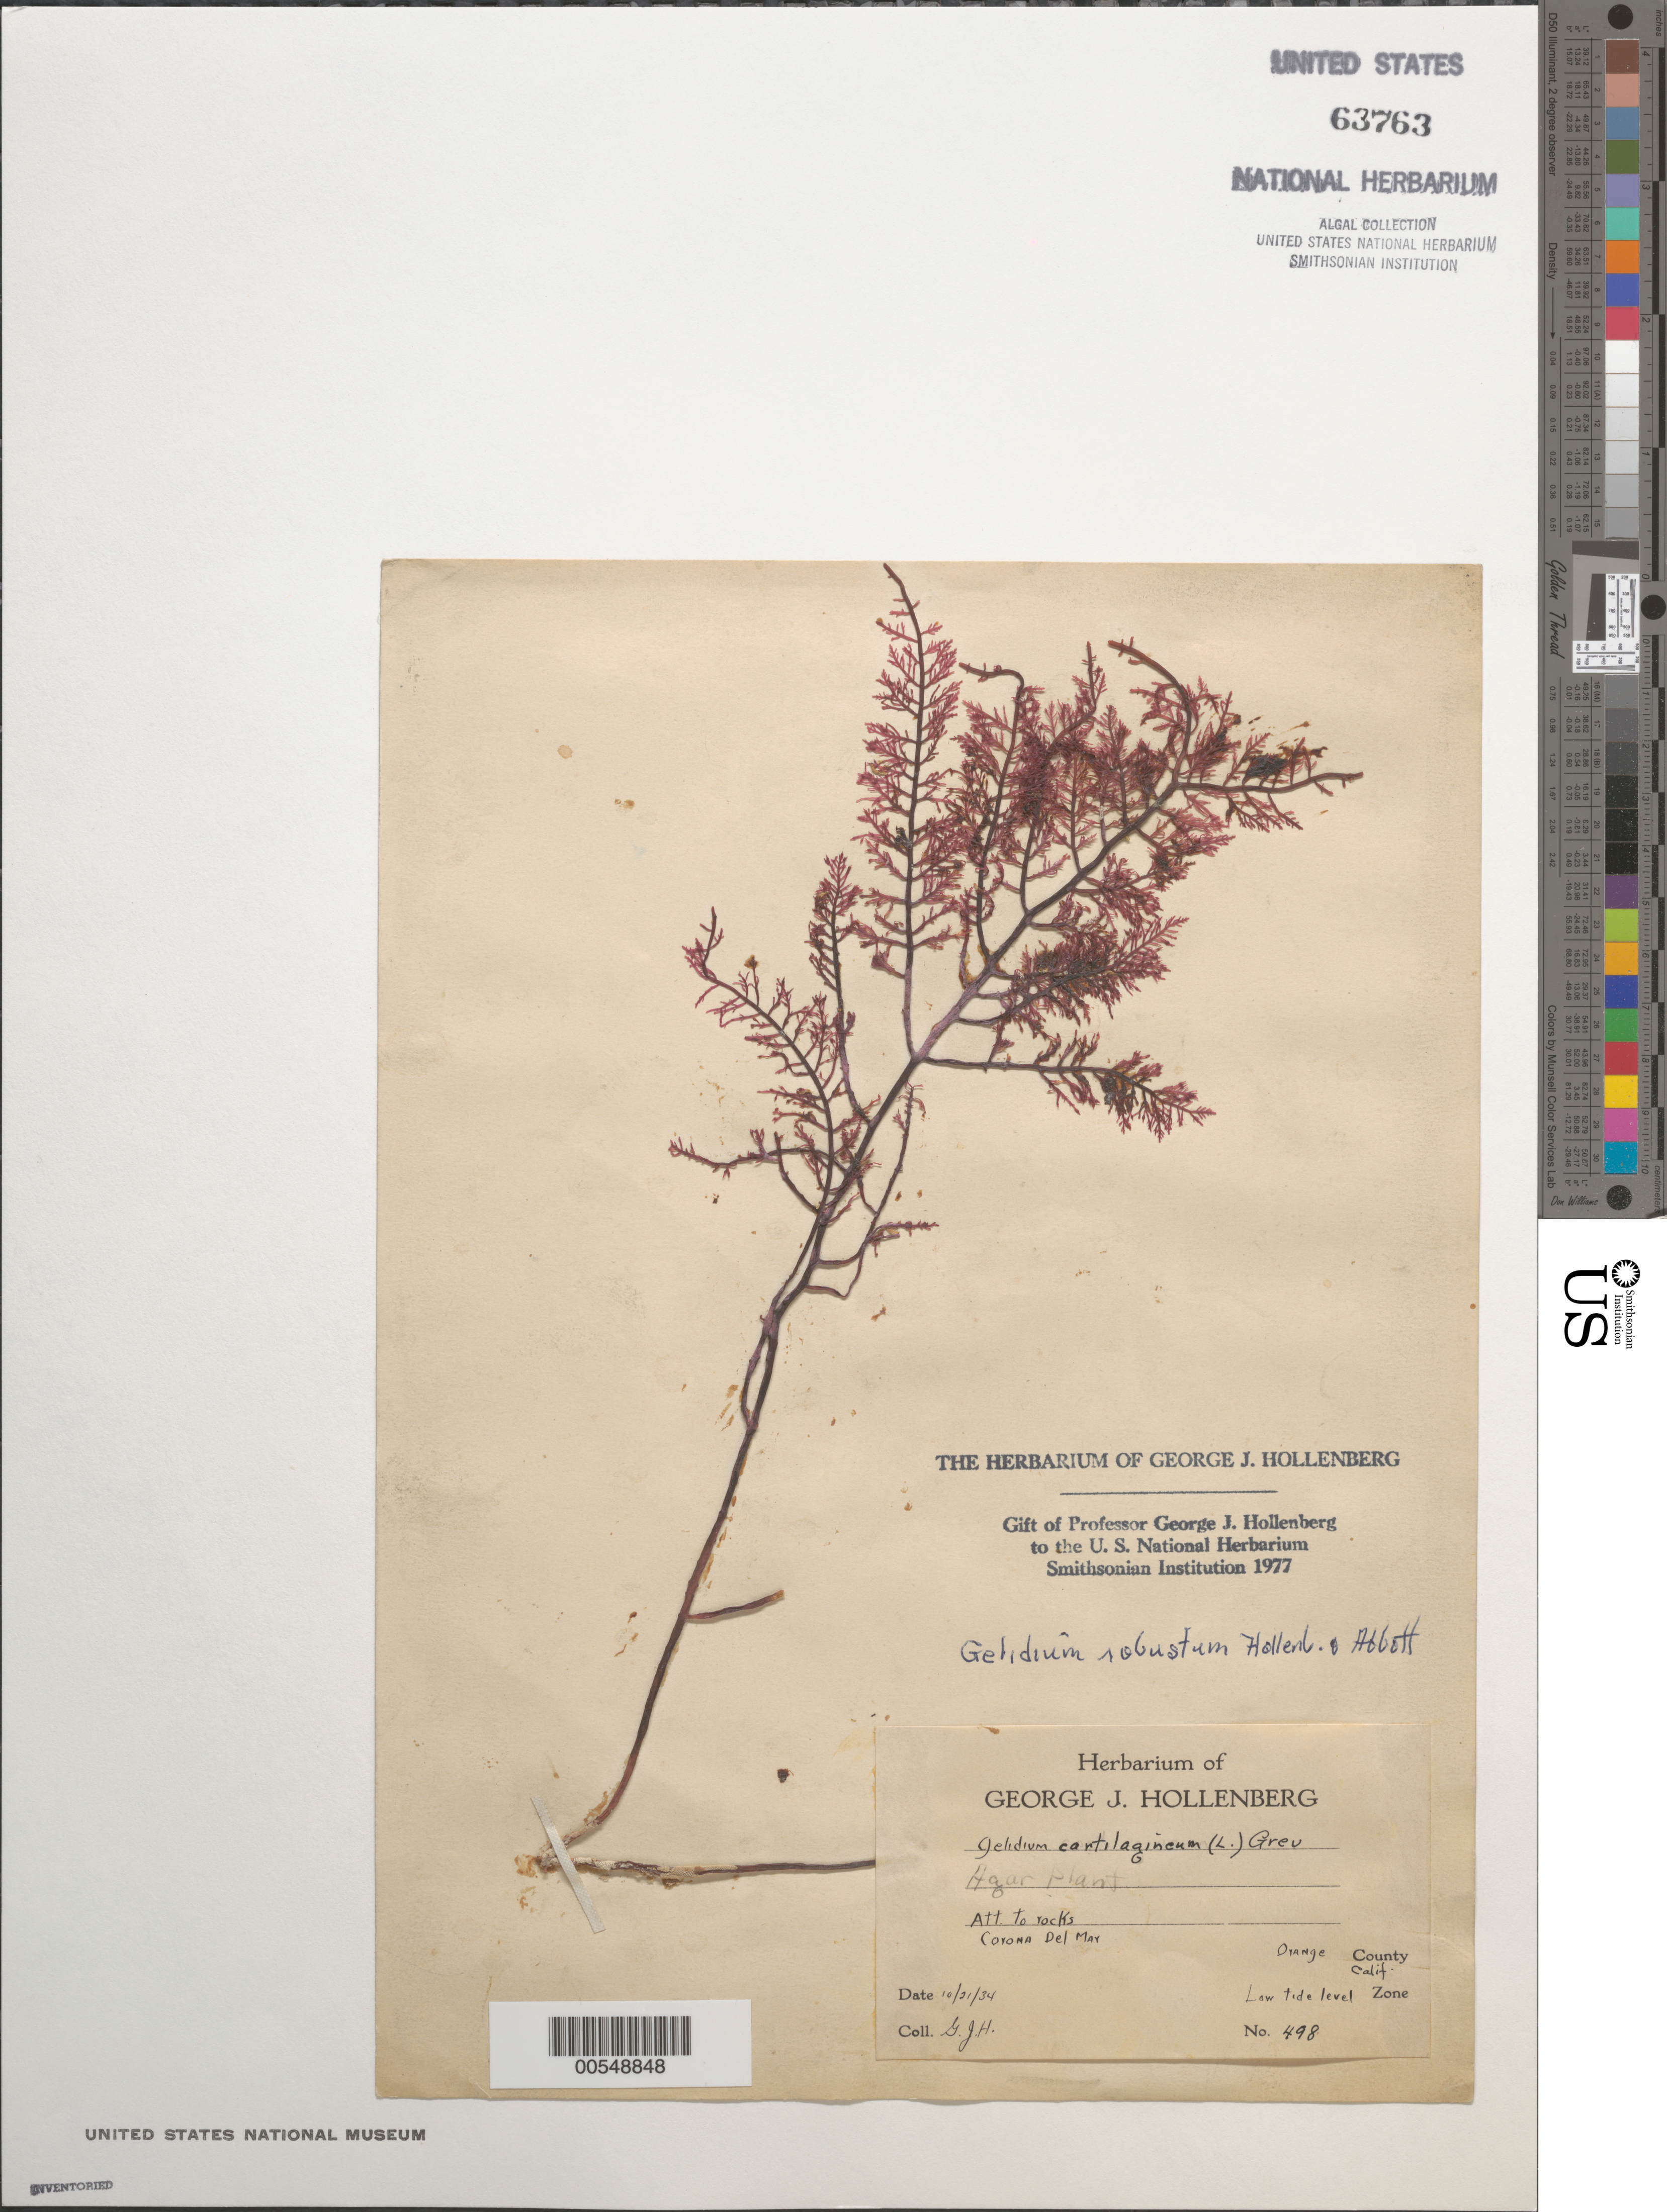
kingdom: Plantae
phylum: Rhodophyta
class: Florideophyceae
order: Gelidiales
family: Gelidiaceae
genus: Gelidium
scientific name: Gelidium robustum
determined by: Hollenberg, George J.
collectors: G. Hollenberg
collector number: GJH 498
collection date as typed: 21 Oct 1934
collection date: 1934-10-21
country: United States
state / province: California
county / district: Orange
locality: Corona del Mar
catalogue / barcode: US 63763